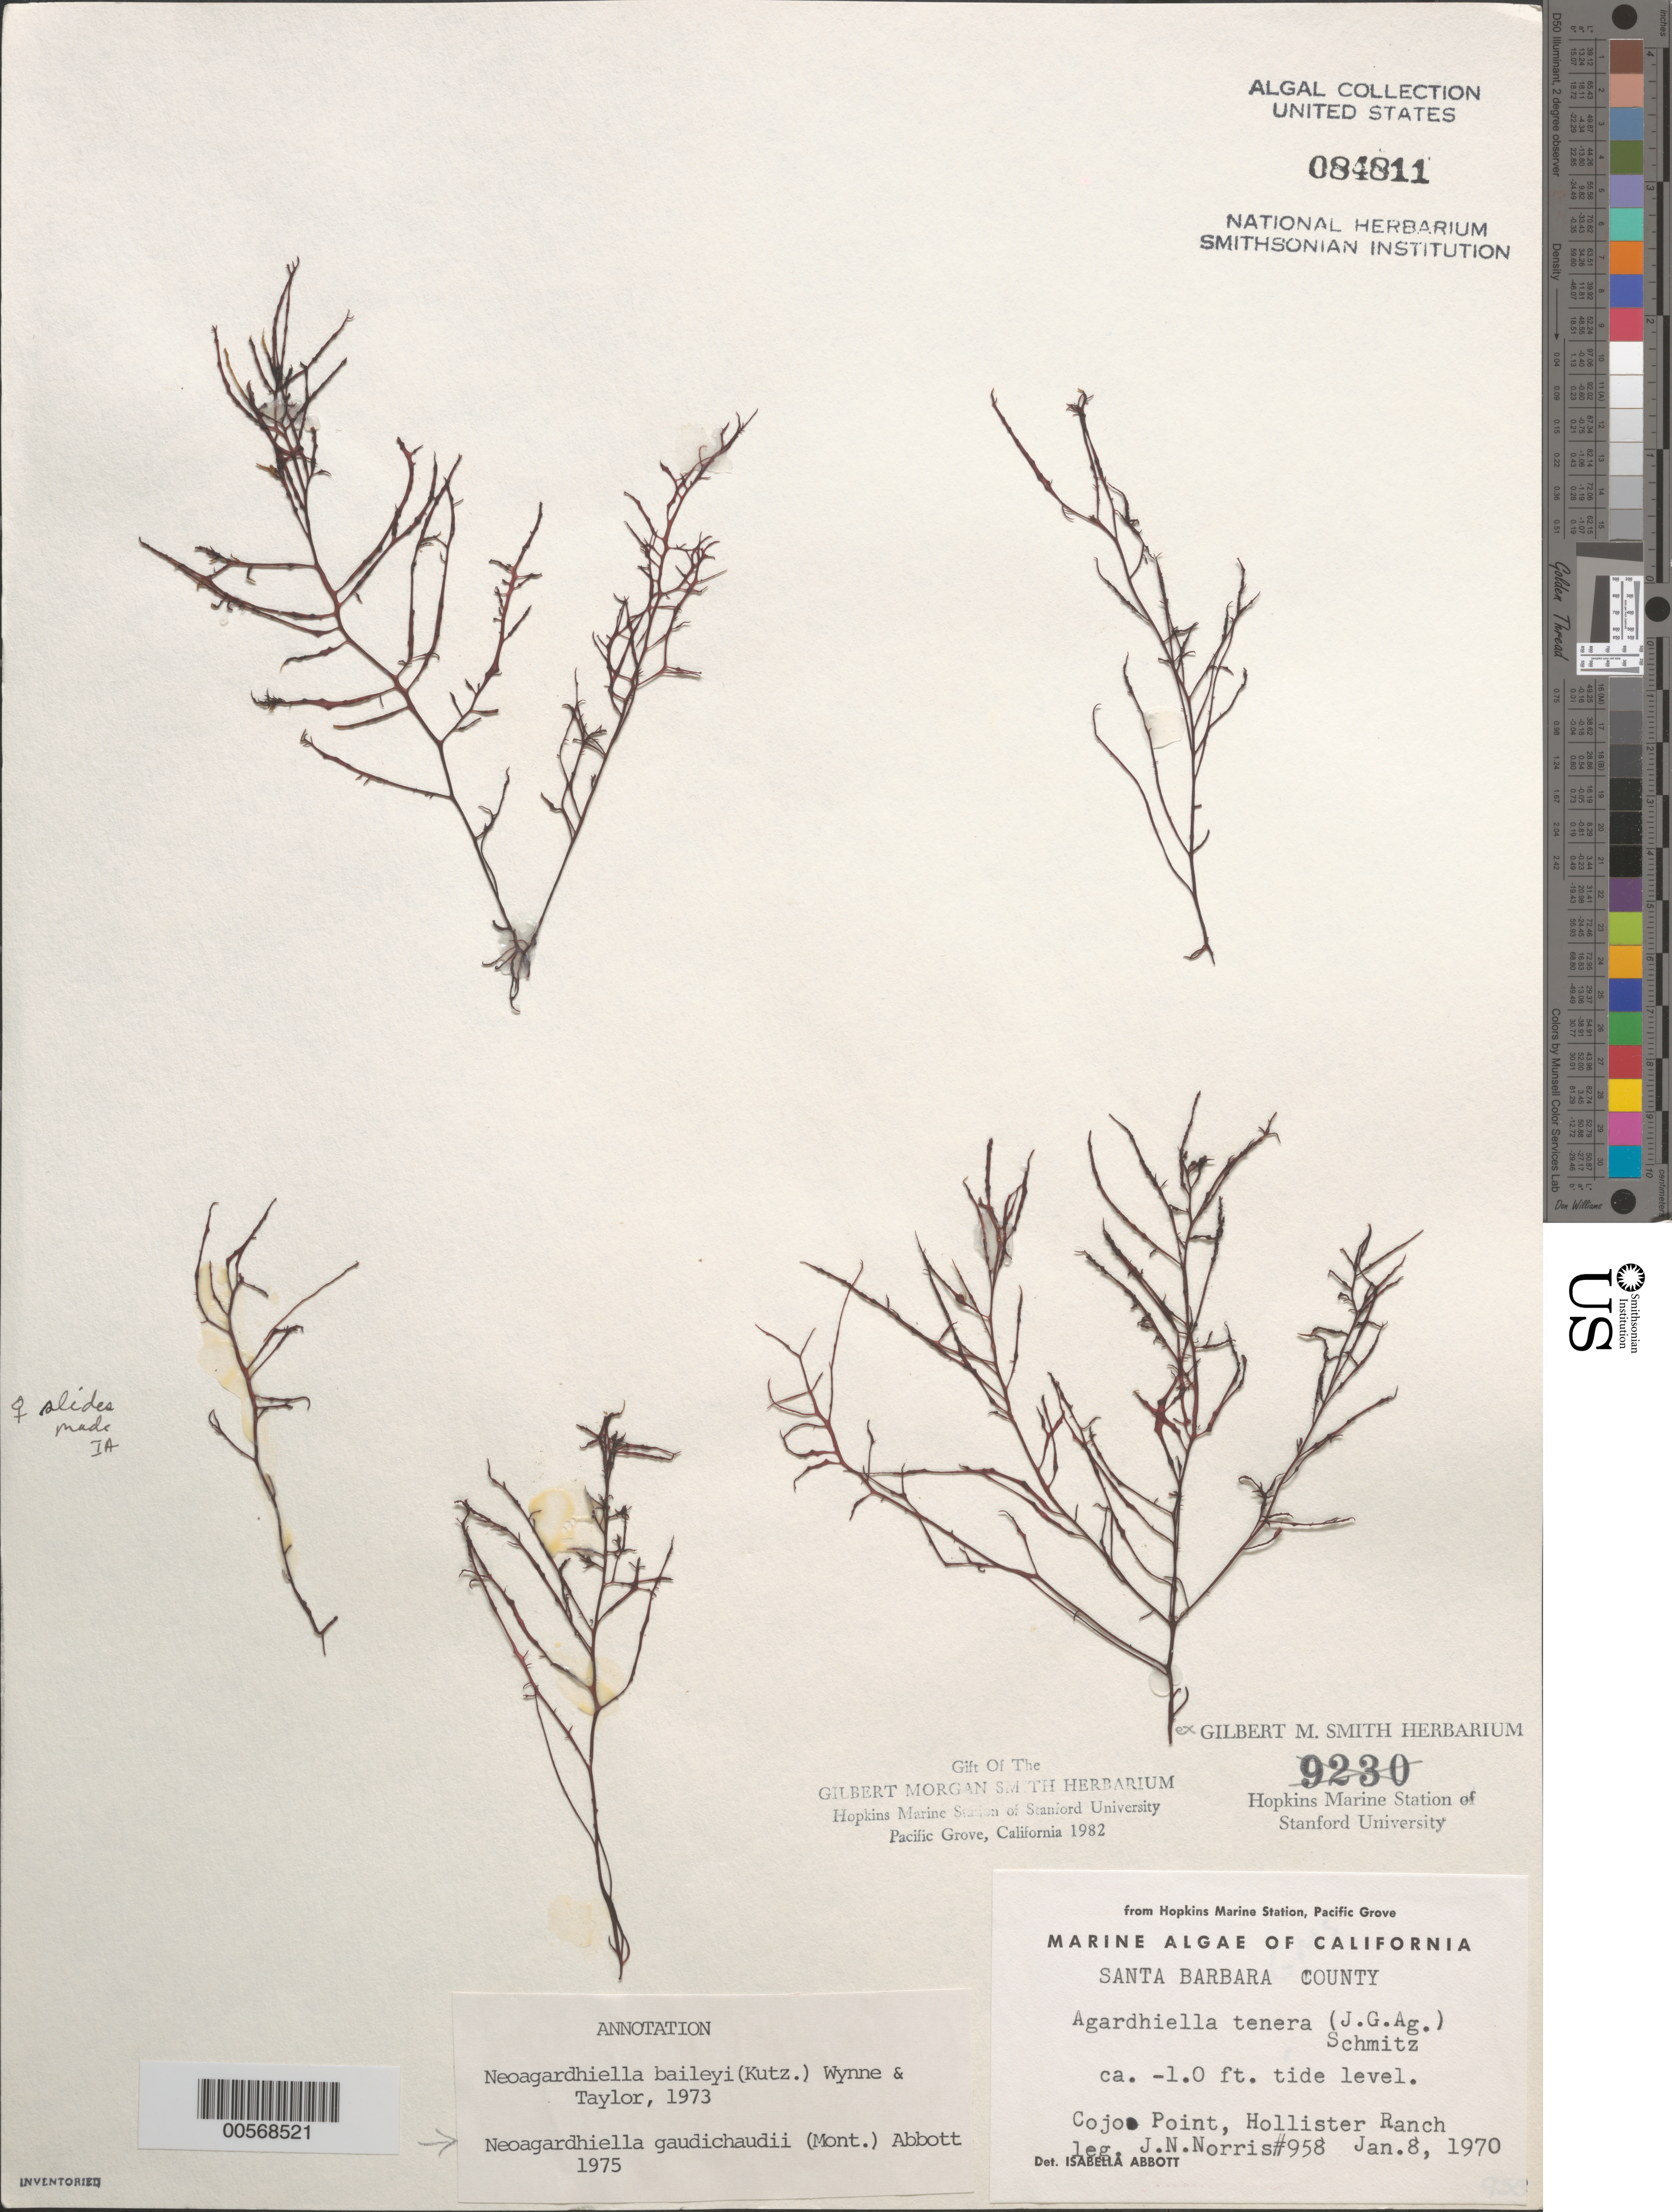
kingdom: Plantae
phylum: Rhodophyta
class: Florideophyceae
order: Gigartinales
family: Solieriaceae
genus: Sarcodiotheca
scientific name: Sarcodiotheca gaudichaudii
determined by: Algae name updating Project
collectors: J. N. Norris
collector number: JN-958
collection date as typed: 08 Jan 1970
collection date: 1970-01-08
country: United States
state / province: California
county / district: Santa Barbara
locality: Cojo Point, Hollister Ranch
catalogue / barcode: US 84811